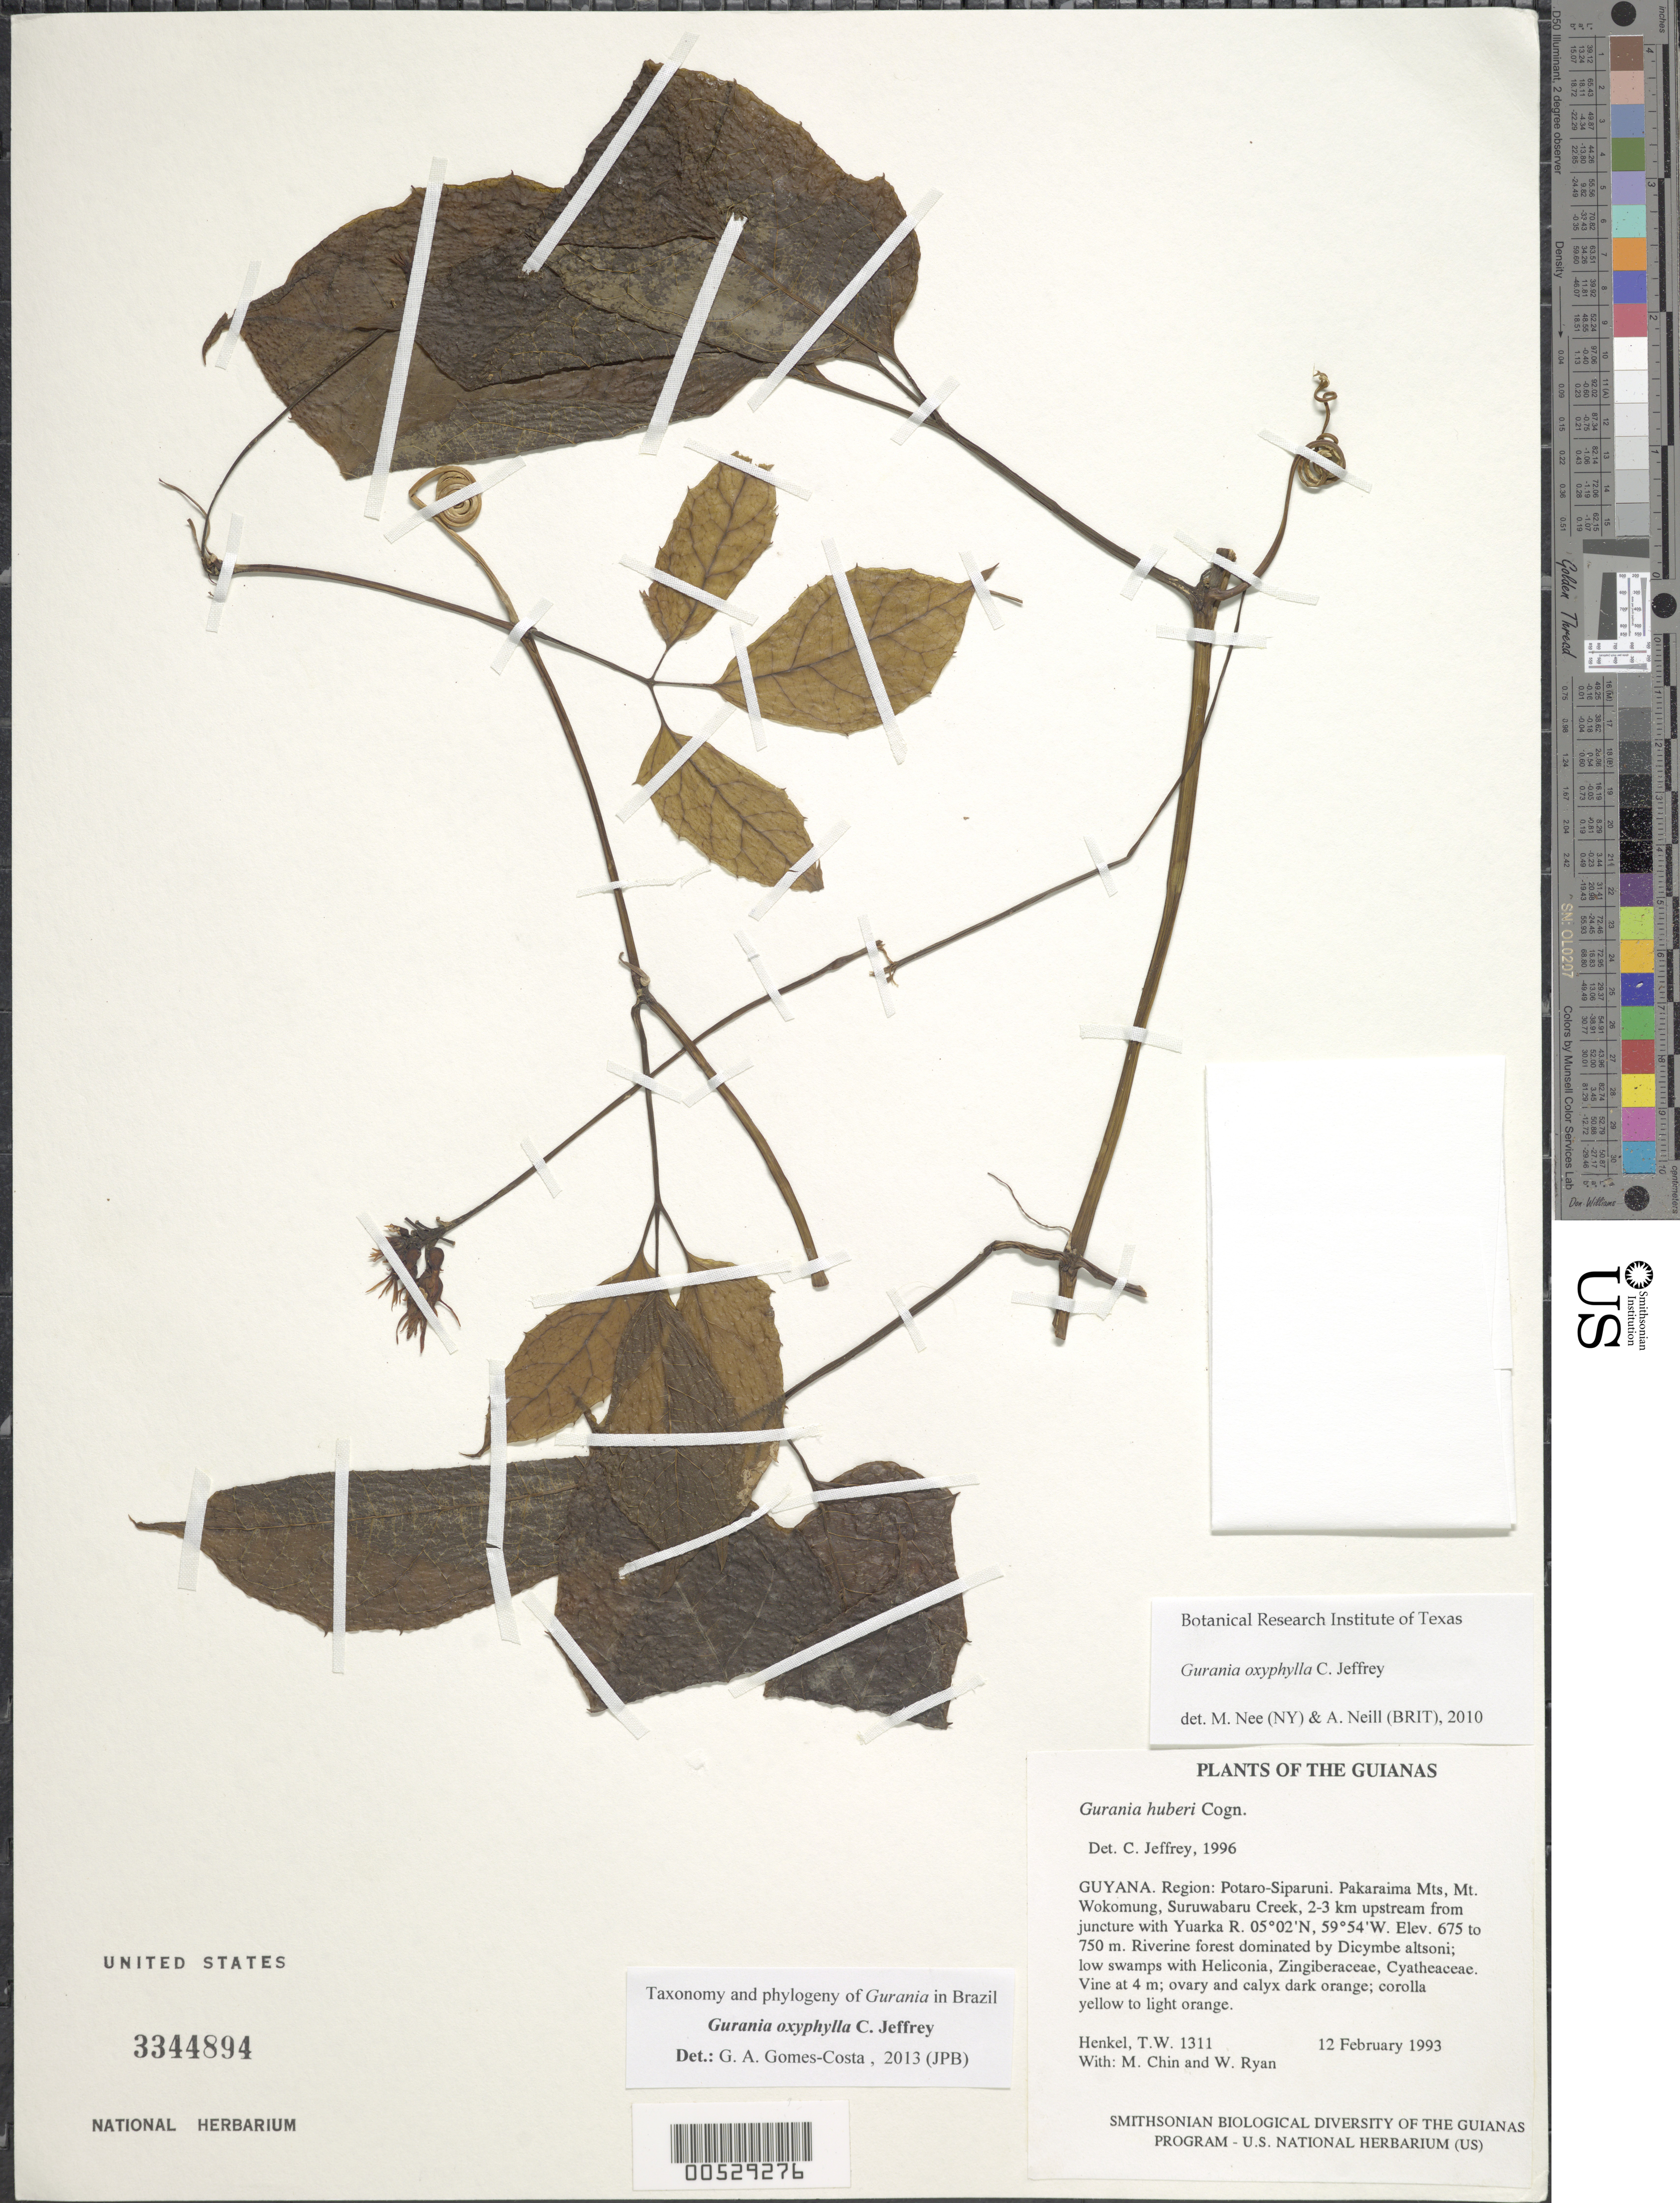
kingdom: Plantae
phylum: Tracheophyta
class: Magnoliopsida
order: Cucurbitales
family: Cucurbitaceae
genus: Gurania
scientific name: Gurania oxyphylla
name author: C. Jeffrey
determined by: Gomes-Costa, G. A.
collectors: T. Henkel, M. Chin & W. Ryan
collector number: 1311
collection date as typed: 12 February 1993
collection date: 1993-02-12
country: Guyana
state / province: Potaro-Siparuni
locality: Pakaraima Mts, Mt. Wokomung, Suruwabaru Creek, 2-3 km upstream from juncture with Yuarka R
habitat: Riverine forest dominated by Dicymbe altsoni; low swamps with Heliconia, Zingiberaceae, Cyatheaceae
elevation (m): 675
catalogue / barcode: US 3344894